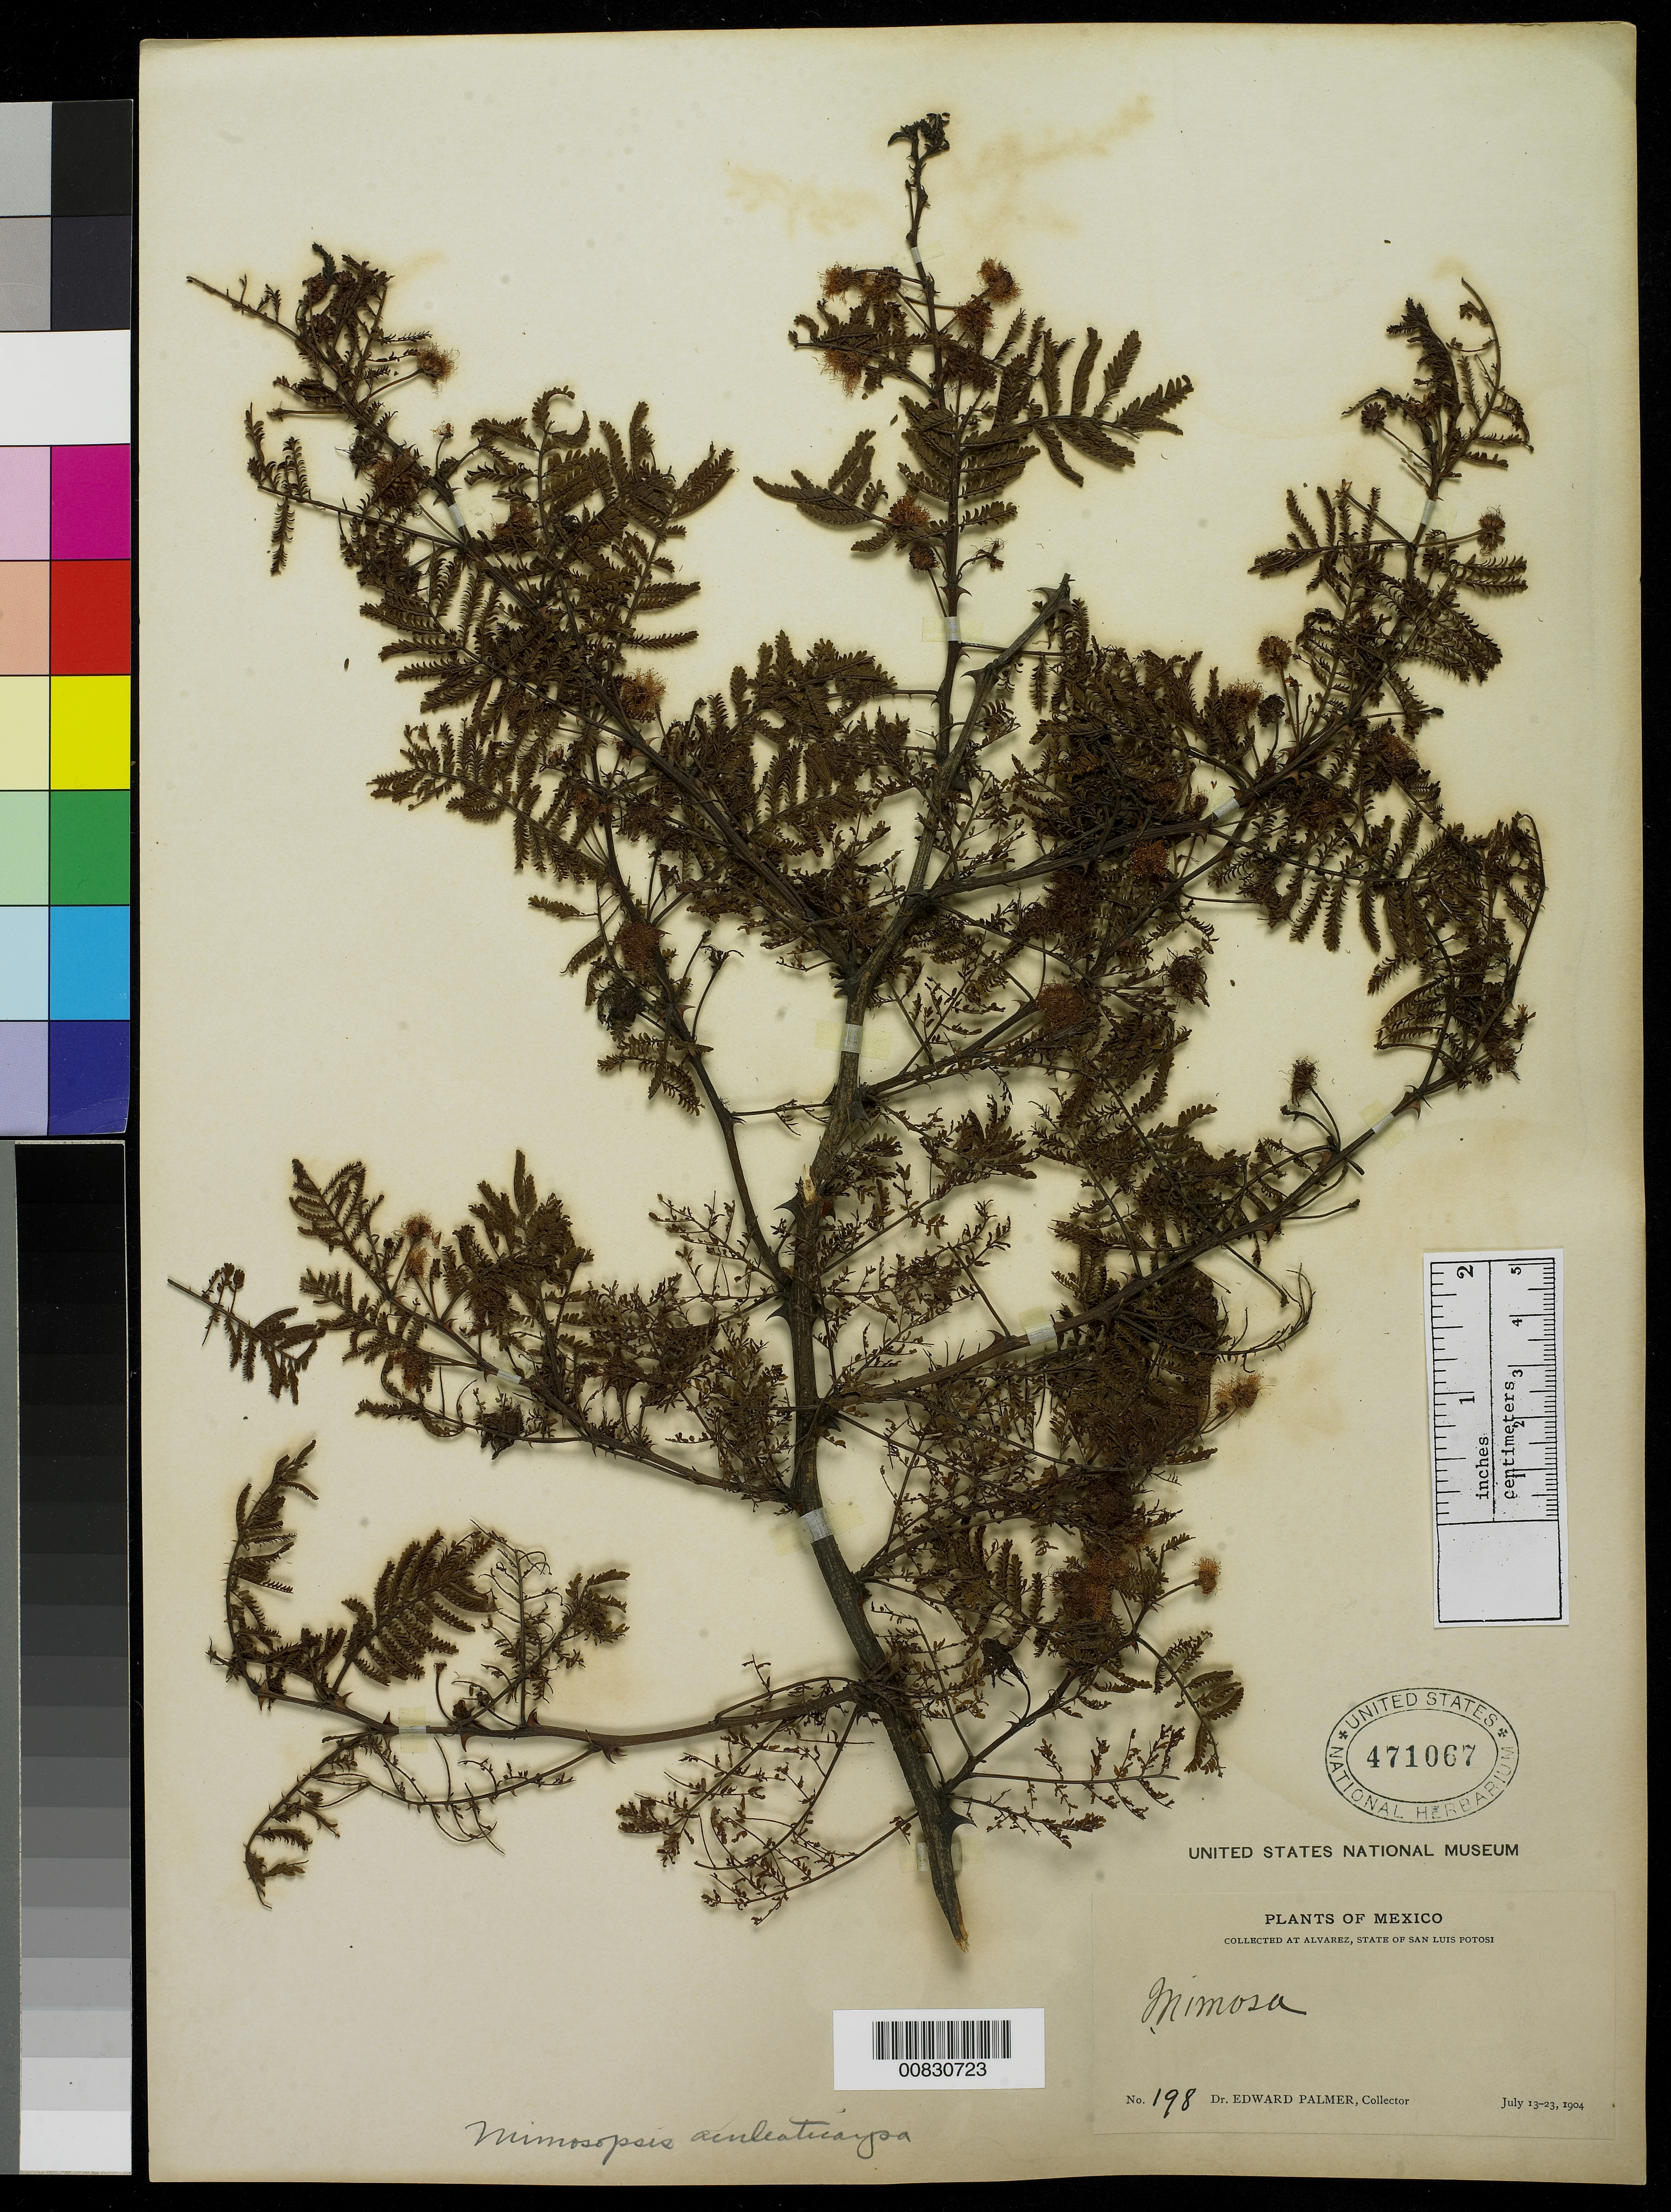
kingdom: Plantae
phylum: Tracheophyta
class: Magnoliopsida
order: Fabales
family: Fabaceae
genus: Mimosa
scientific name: Mimosa aculeaticarpa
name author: Ortega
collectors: E. Palmer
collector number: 198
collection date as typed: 13 Jul 1904 to 23 Jul 1904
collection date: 1904-07-13/1904-07-23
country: Mexico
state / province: San Luis Potosí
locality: Alvarez, San Luis Potosí.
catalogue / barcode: US 471067